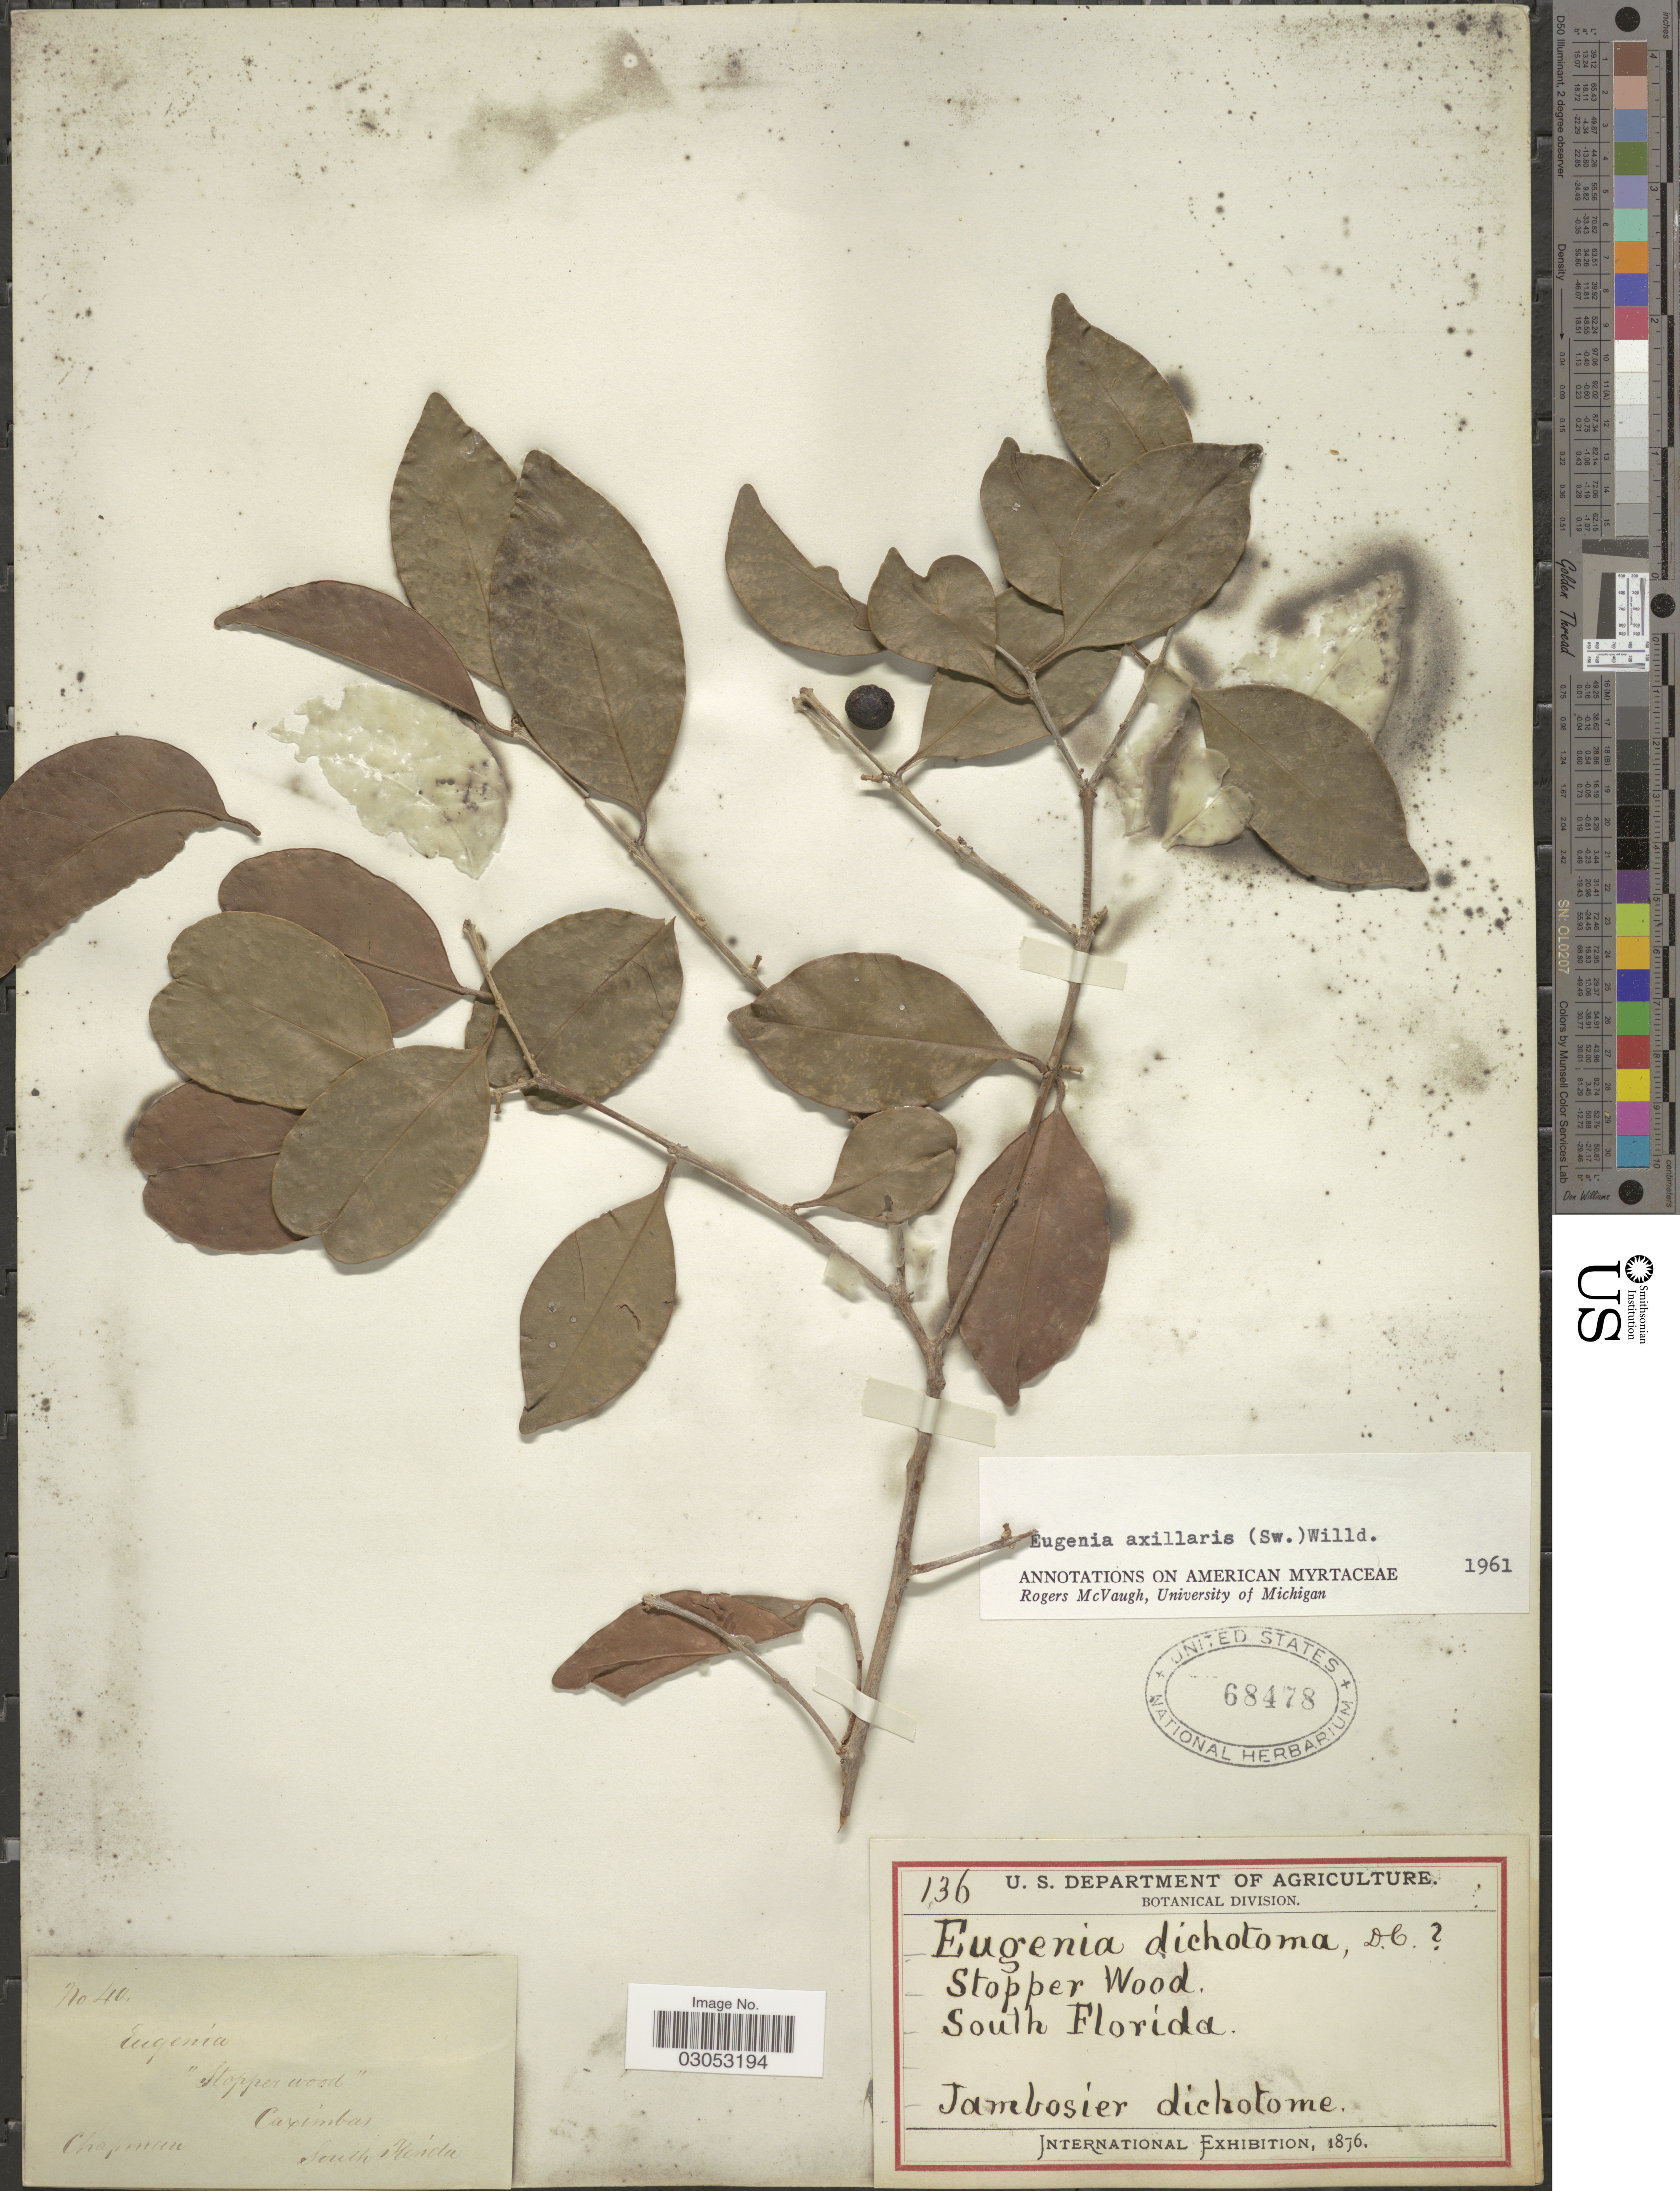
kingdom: Plantae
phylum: Tracheophyta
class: Magnoliopsida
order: Myrtales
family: Myrtaceae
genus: Eugenia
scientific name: Eugenia axillaris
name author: (Sw.) Willd.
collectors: A. Chapman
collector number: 40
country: United States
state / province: Florida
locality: Caximbas, South Florida.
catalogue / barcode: US 68478